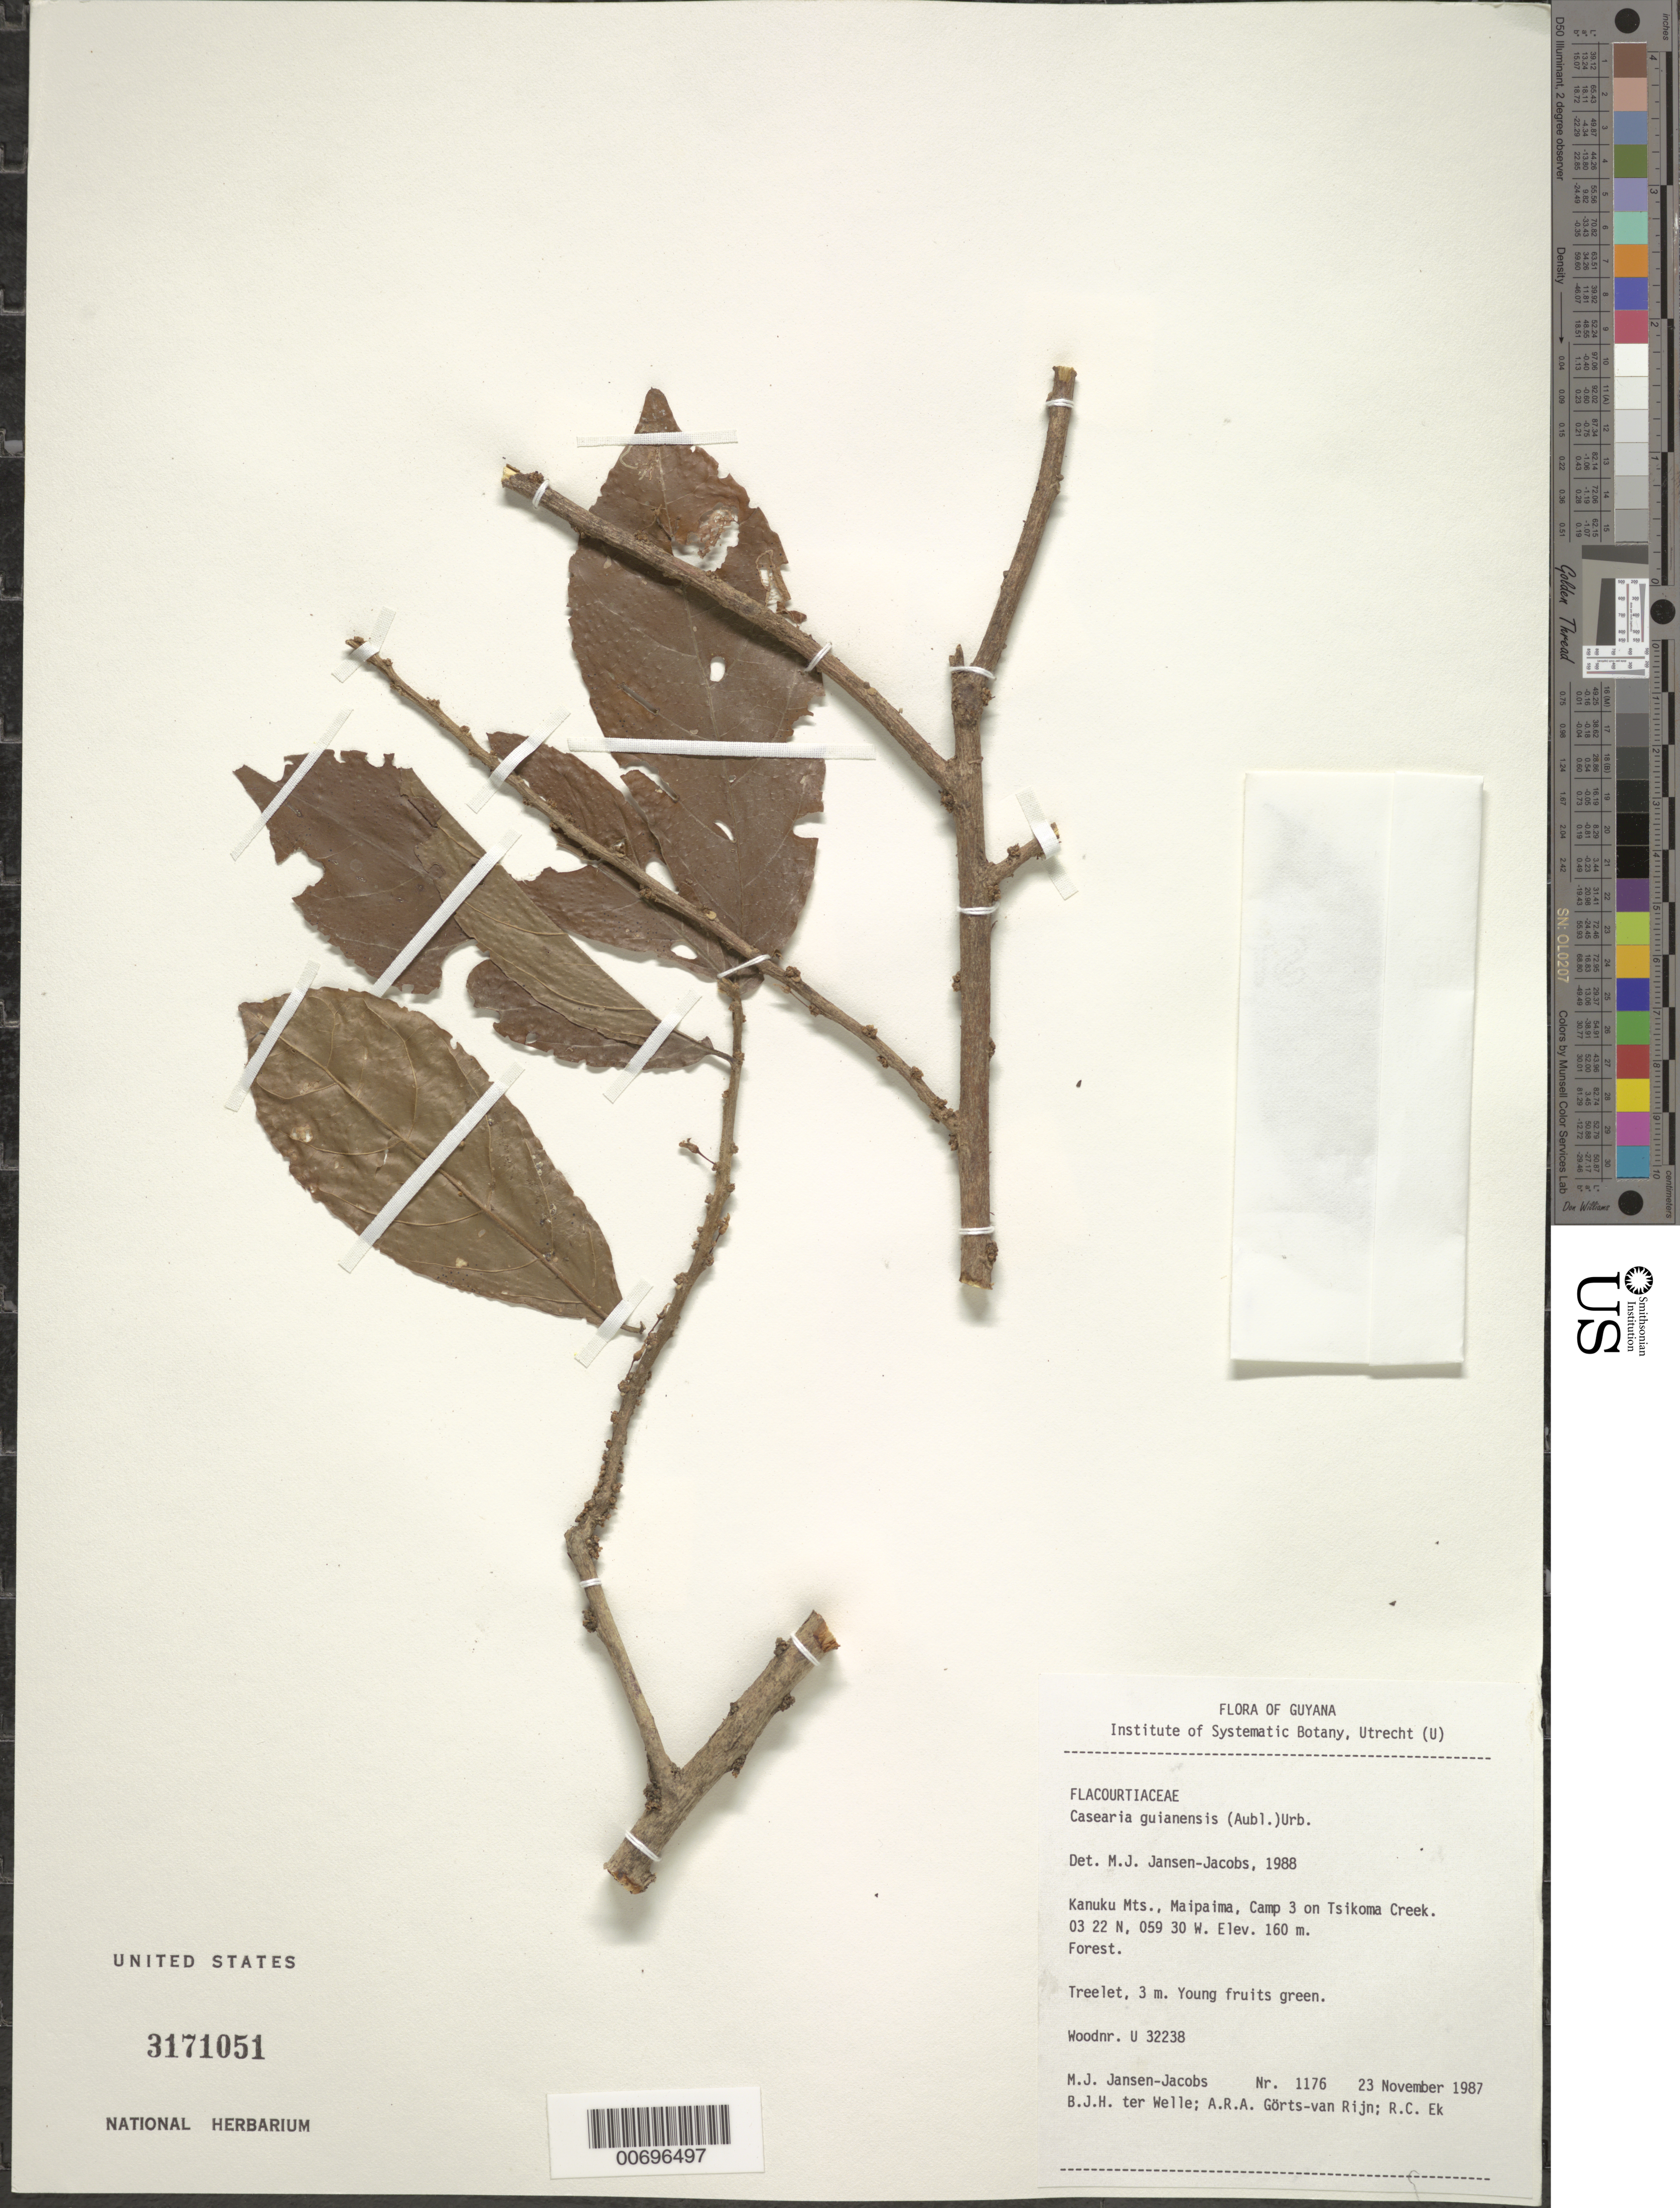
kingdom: Plantae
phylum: Tracheophyta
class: Magnoliopsida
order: Malpighiales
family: Salicaceae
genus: Casearia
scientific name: Casearia guianensis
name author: (Aubl.) Urb.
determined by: Jansen-Jacobs, M. J., (U), Nationaal Herbarium Nederland, Utrecht University branch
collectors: M. J. Jansen-Jacobs, B. Welle, A. .R. A. Görts-van Rijn & R. C. Ek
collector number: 1176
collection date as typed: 23-Nov-87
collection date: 1987-11-23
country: Guyana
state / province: U. Takutu-U. Essequibo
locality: Kanuku Mts., Maipaima, Camp 3 on Tsikoma Creek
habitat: Forest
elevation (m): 160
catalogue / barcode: US 3171051